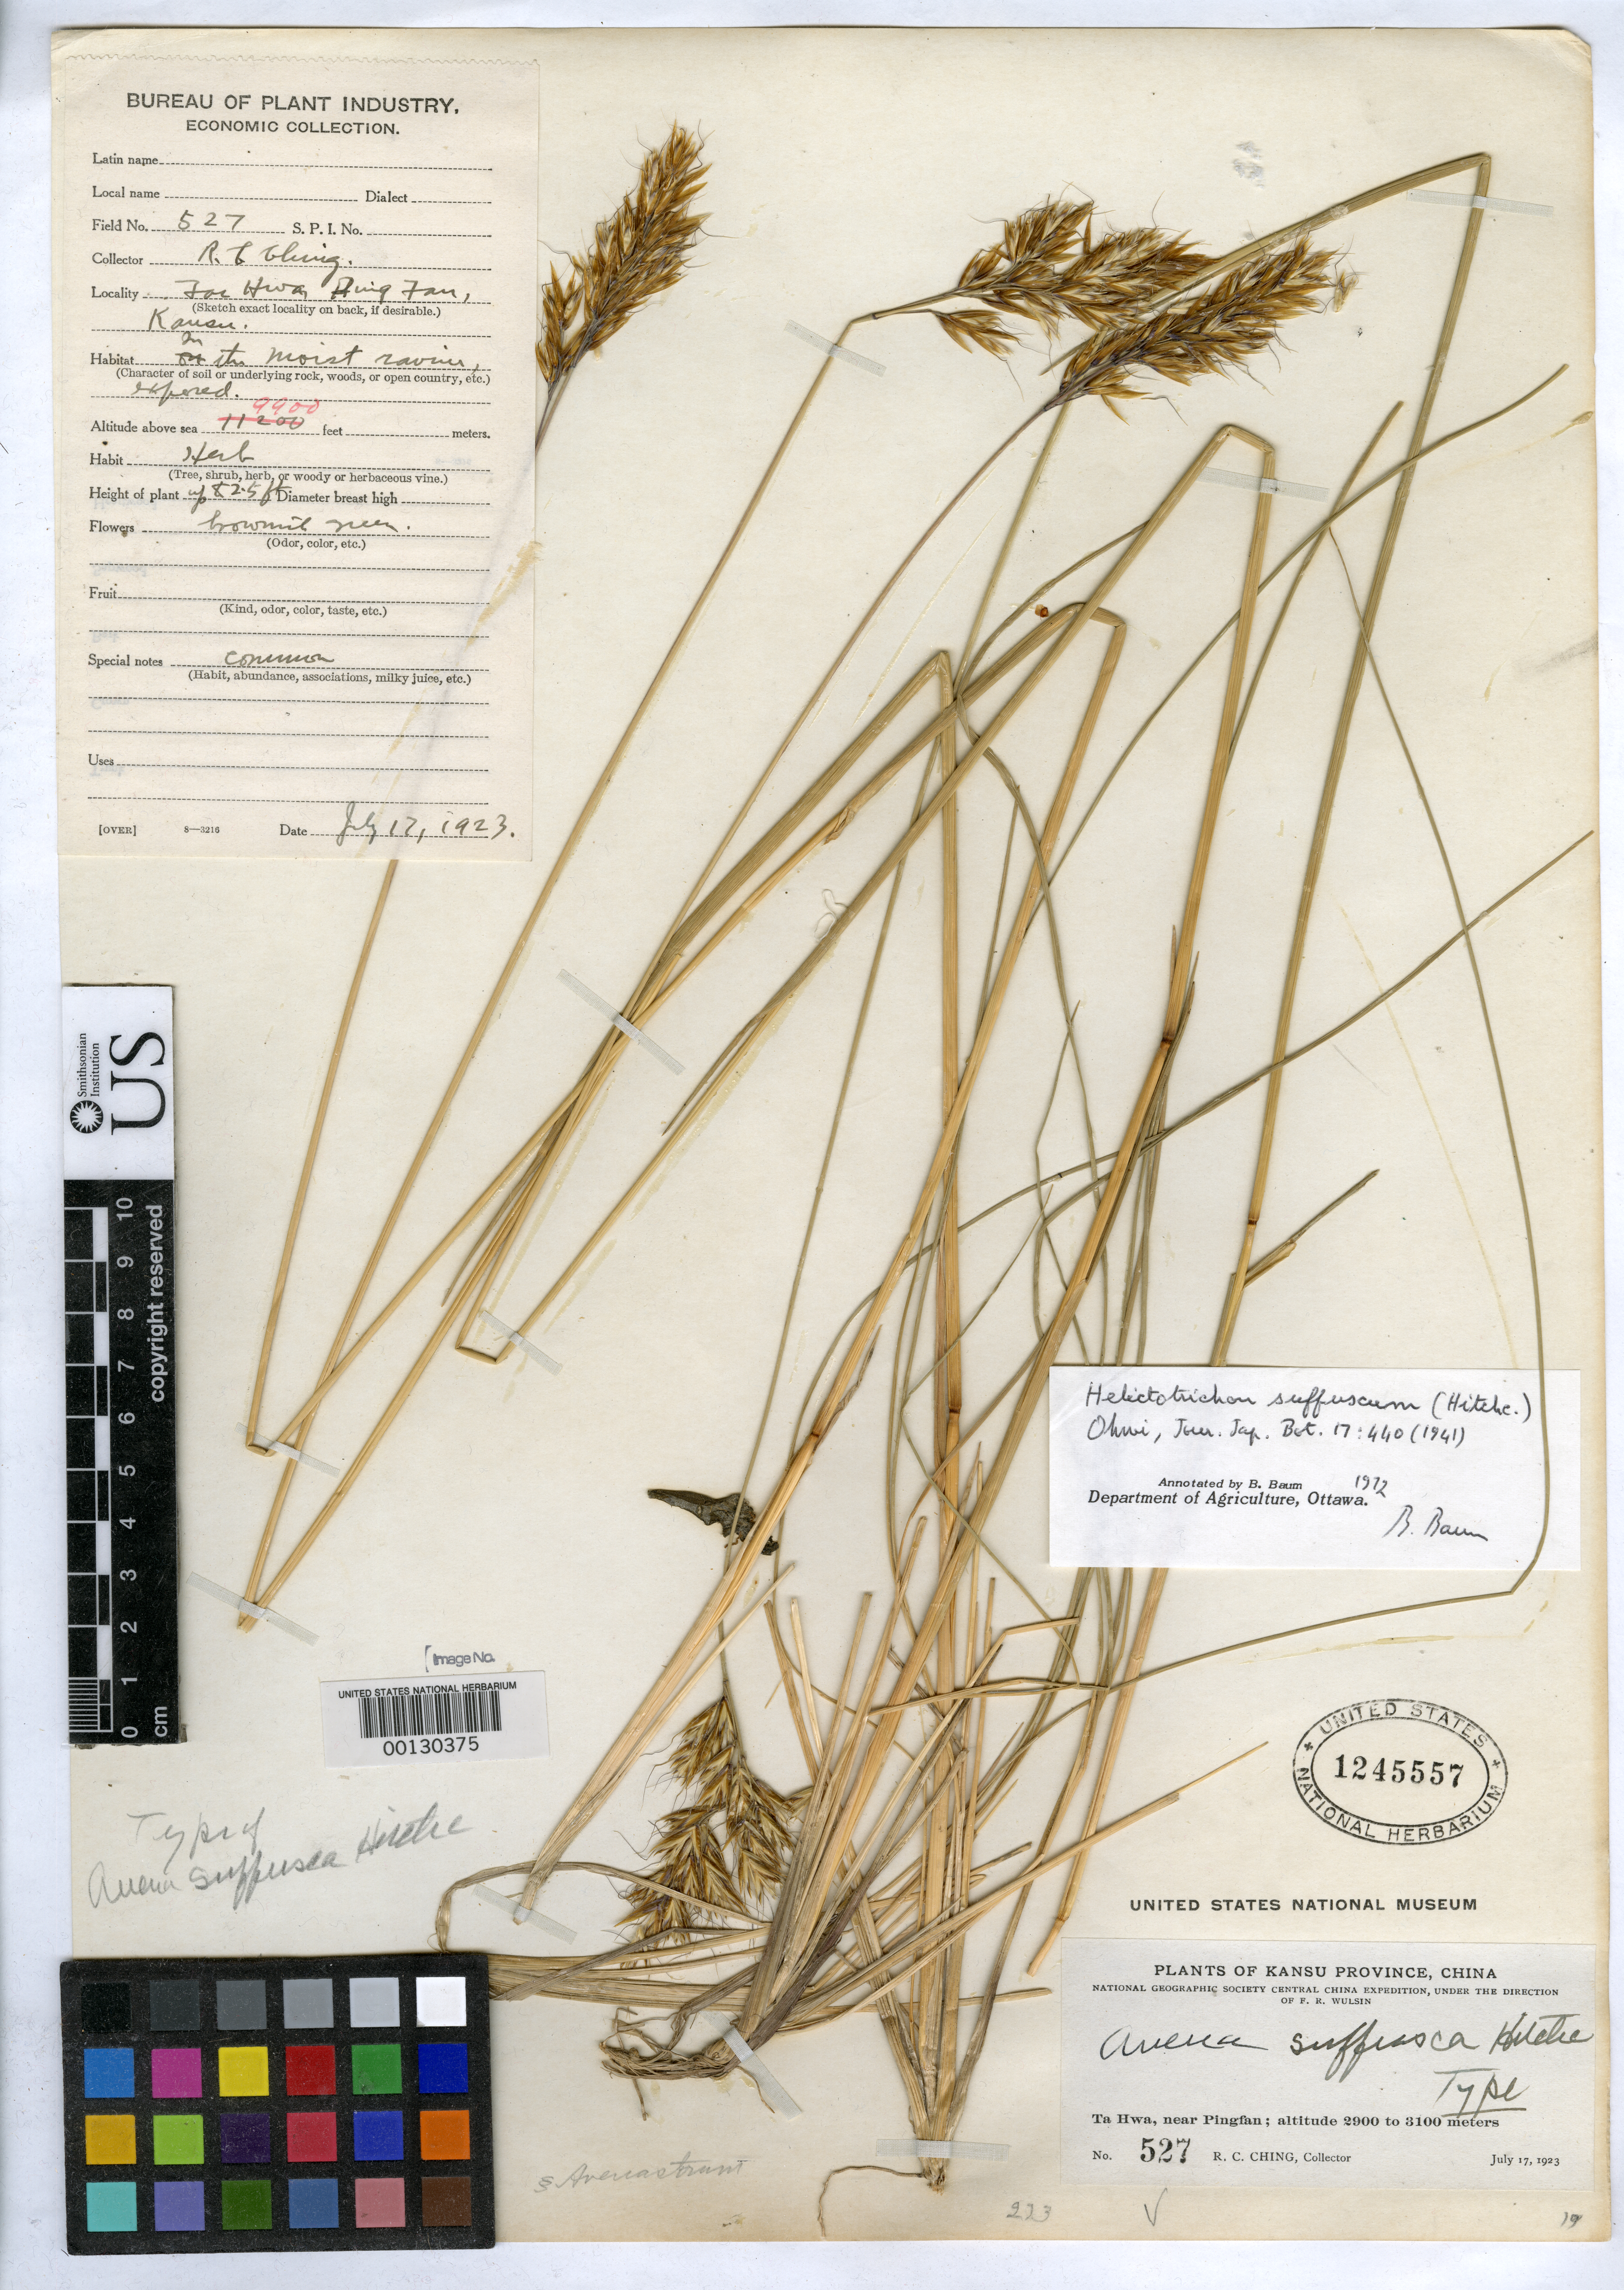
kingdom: Plantae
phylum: Tracheophyta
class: Liliopsida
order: Poales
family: Poaceae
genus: Avena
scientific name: Avena suffusca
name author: Hitchc.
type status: Holotype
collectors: R. C. Ching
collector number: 527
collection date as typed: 17 Jul 1923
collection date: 1923-07-17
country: China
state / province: Gansu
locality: Ta Hwa, near Pingfan.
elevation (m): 2900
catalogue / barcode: US 1245557